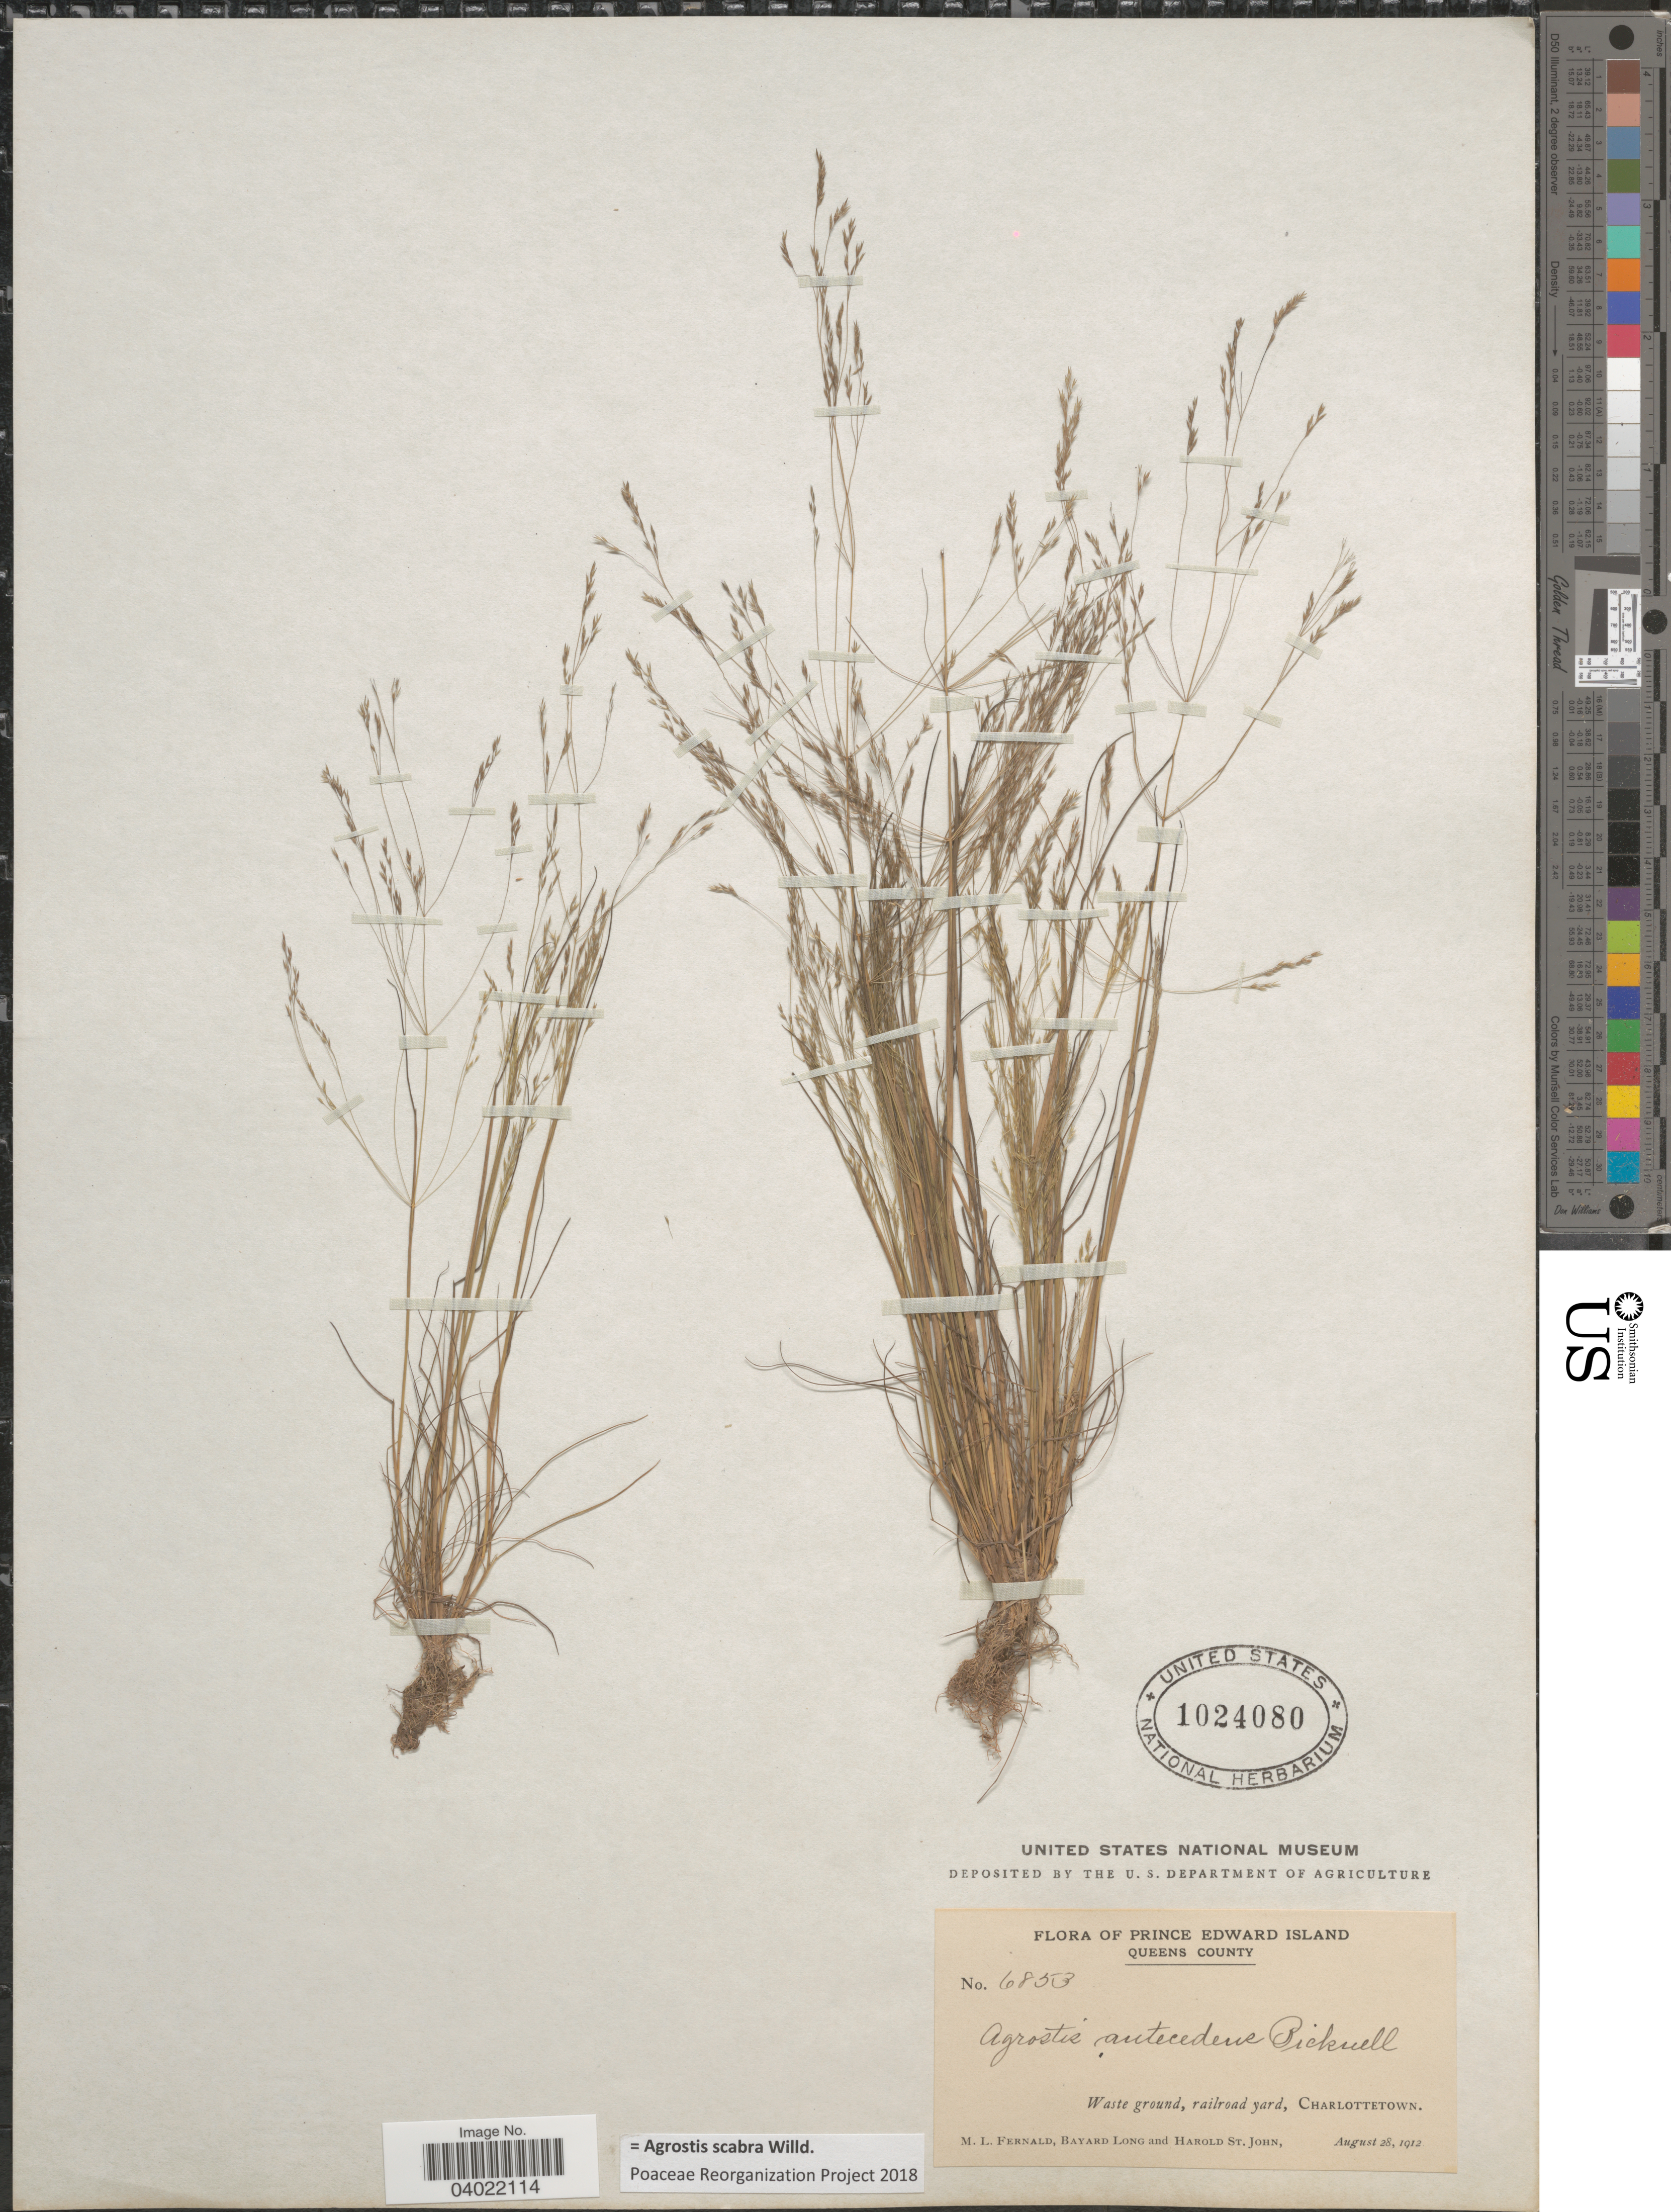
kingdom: Plantae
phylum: Tracheophyta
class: Liliopsida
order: Poales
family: Poaceae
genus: Agrostis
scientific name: Agrostis scabra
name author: Willd.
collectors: M. L. Fernald, B. Long & H. St. John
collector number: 6853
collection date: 1912-08-28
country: Canada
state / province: Prince Edward Island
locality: Queens County. Waste ground, railroad yard, Charlottetown.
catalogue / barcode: US 1024080